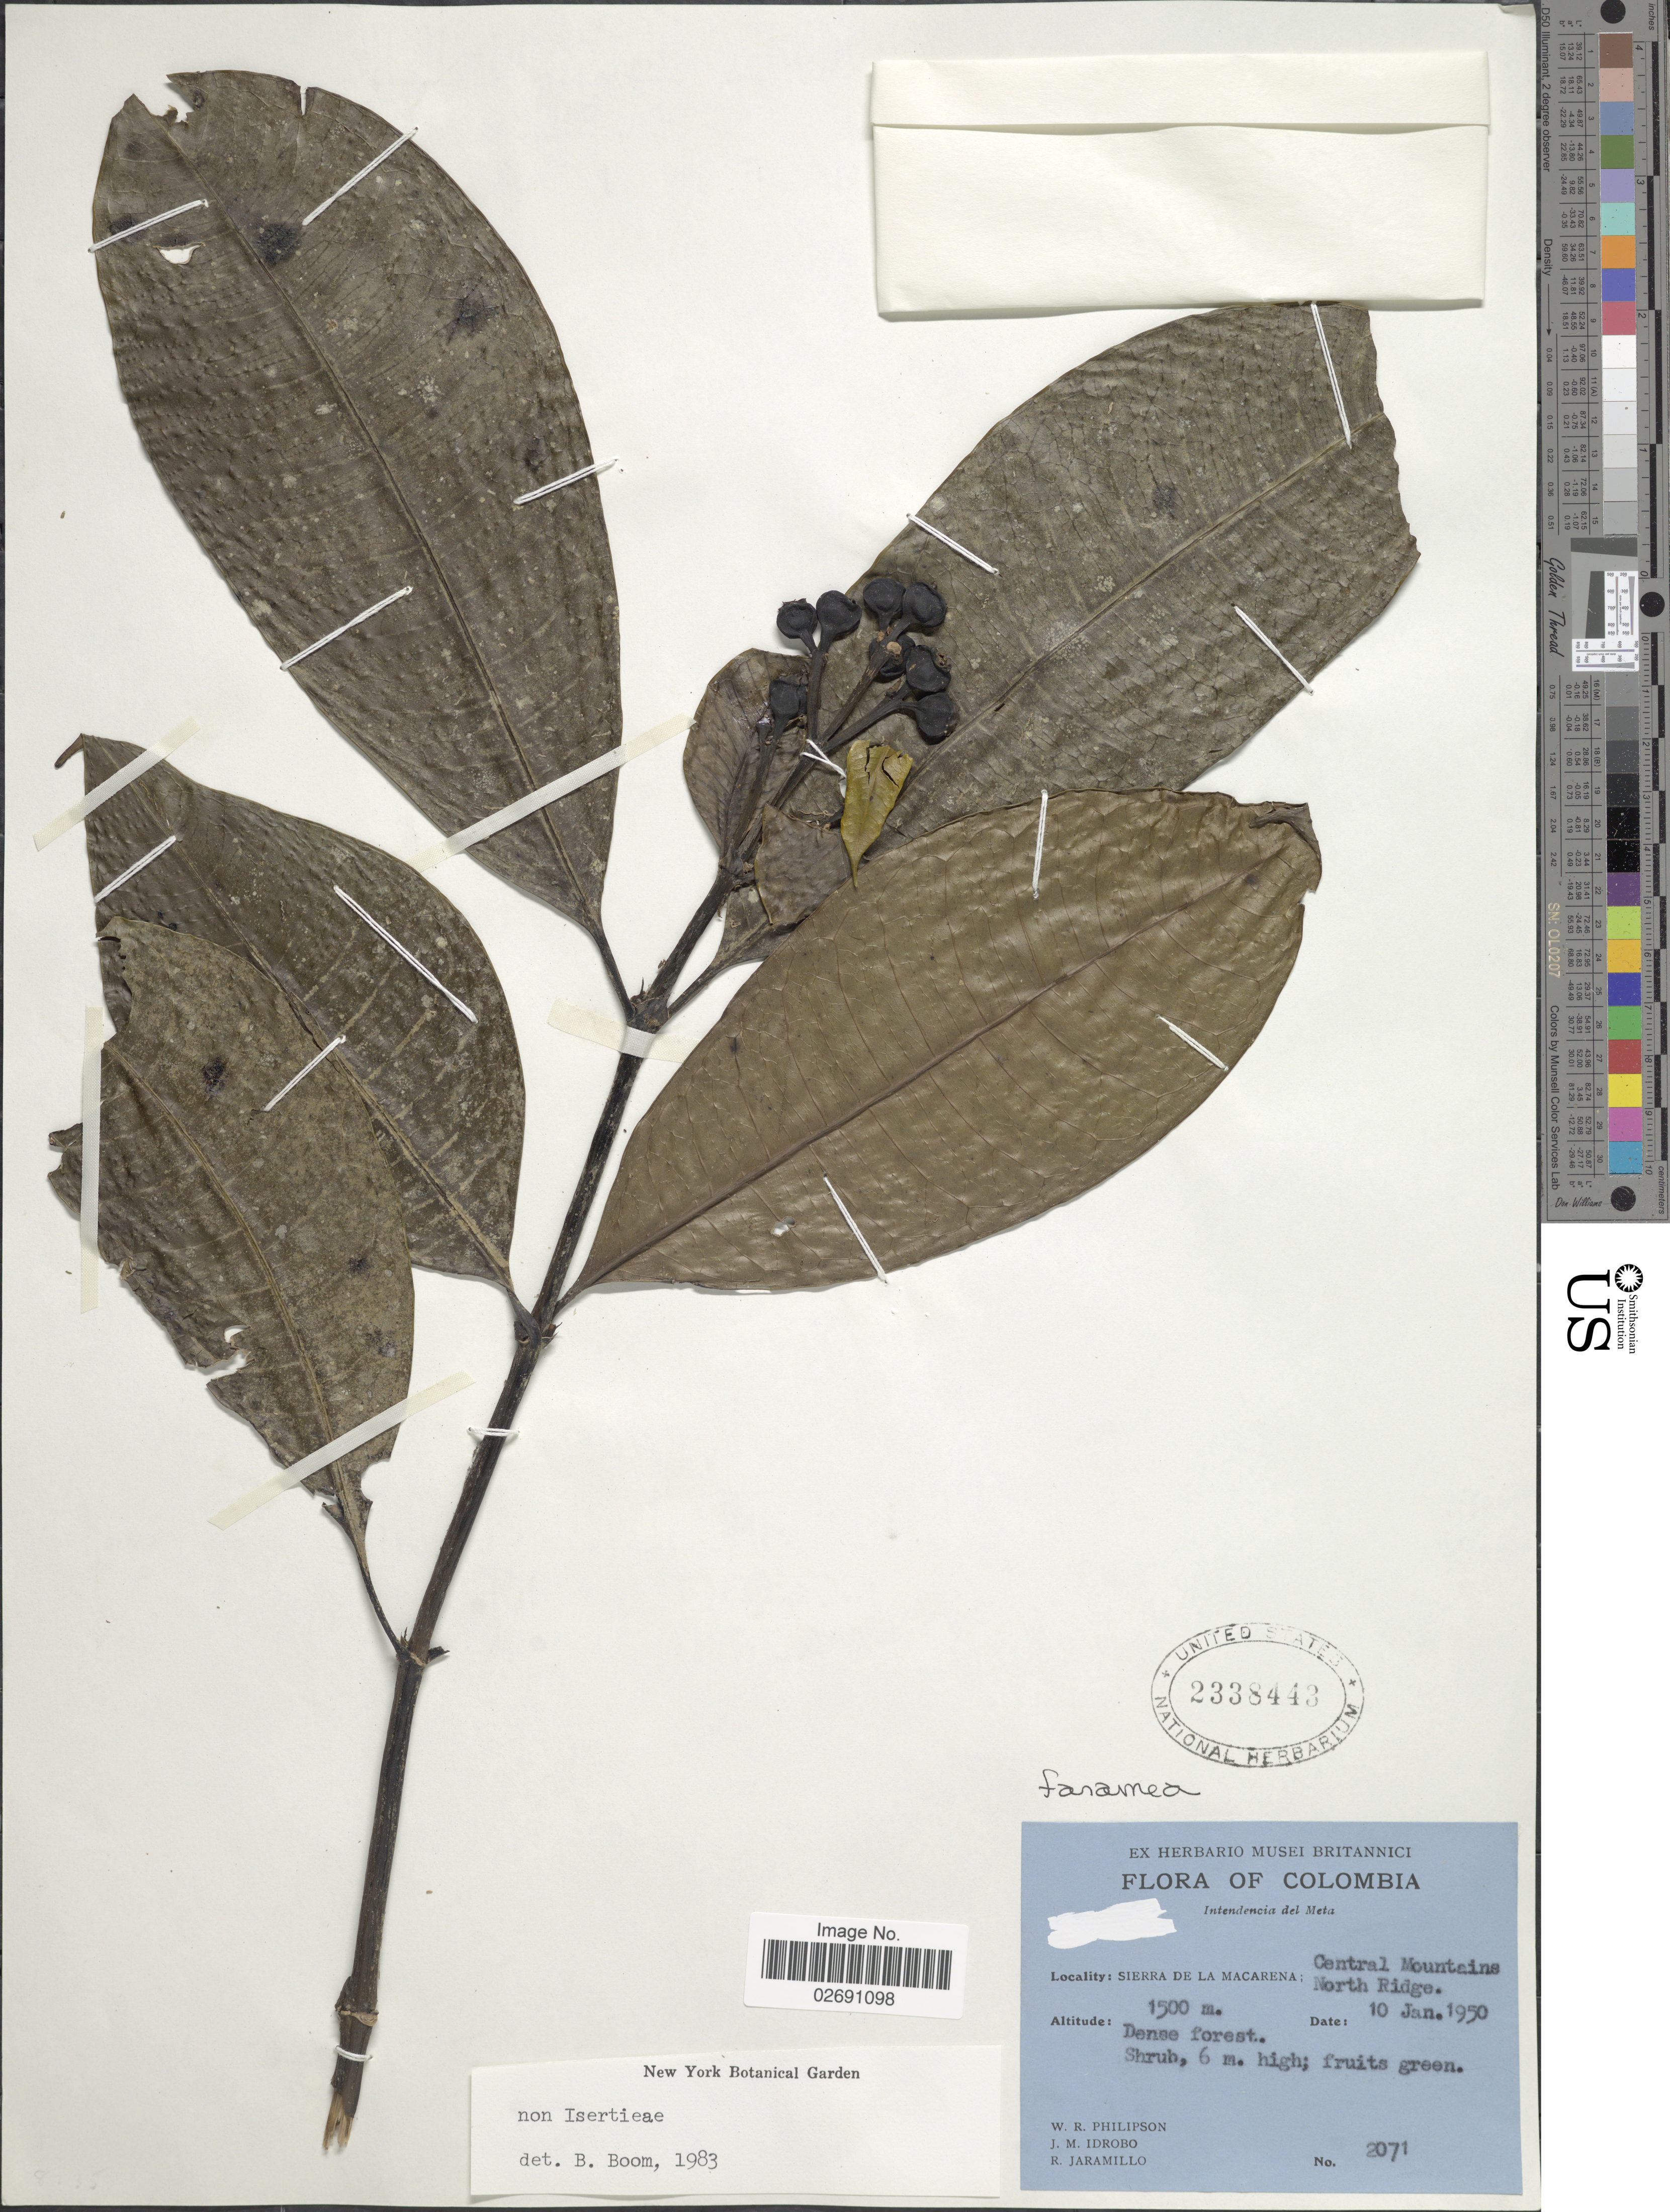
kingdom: Plantae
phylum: Tracheophyta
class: Magnoliopsida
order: Gentianales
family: Rubiaceae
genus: Faramea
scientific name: Faramea sp.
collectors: W. R. Philipson, J. M. Idrobo & R. Jaramillo M.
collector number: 2071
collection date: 1950-01-10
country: Colombia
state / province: Meta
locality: Sierra De La Macarena: Central Mountains, North Ridge, dense forest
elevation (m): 1500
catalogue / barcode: US 2338443